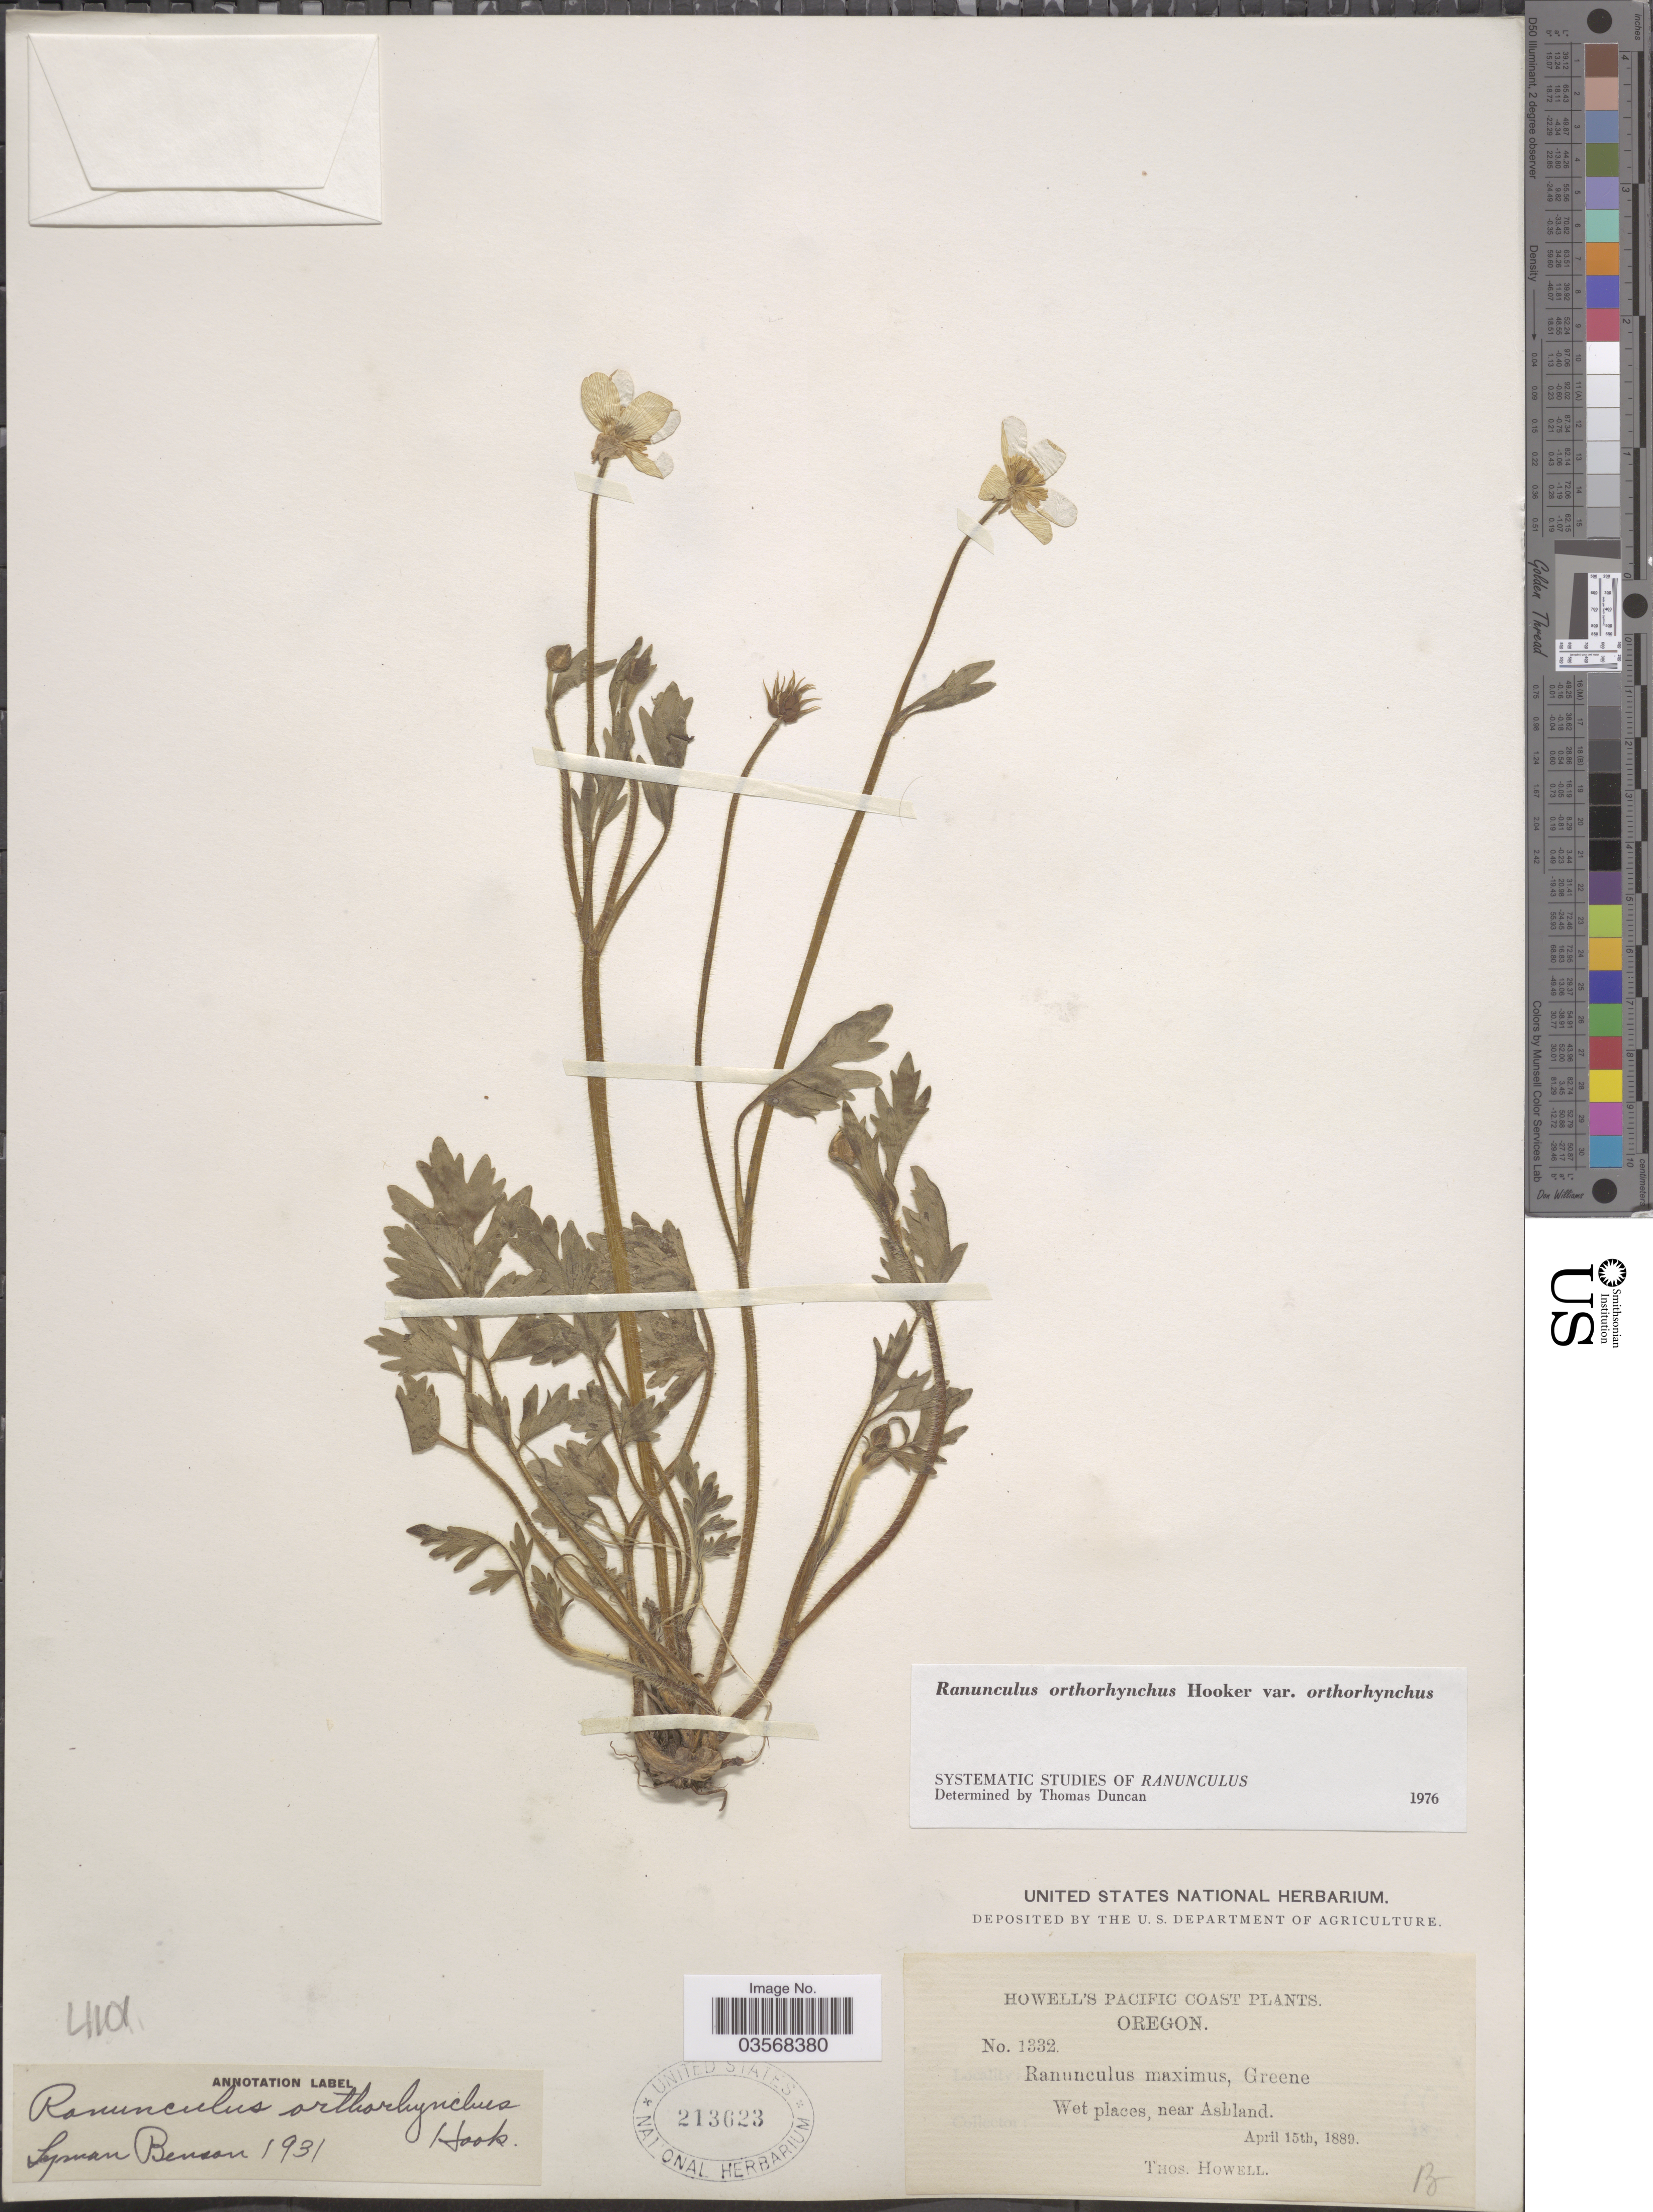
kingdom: Plantae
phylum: Tracheophyta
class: Magnoliopsida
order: Ranunculales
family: Ranunculaceae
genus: Ranunculus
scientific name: Ranunculus orthorhynchus var. orthorhynchus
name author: Hook.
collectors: T. Howell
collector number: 1332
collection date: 1889-04-15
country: United States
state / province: Oregon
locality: Pacific Coast. Near Ashland.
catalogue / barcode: US 213623